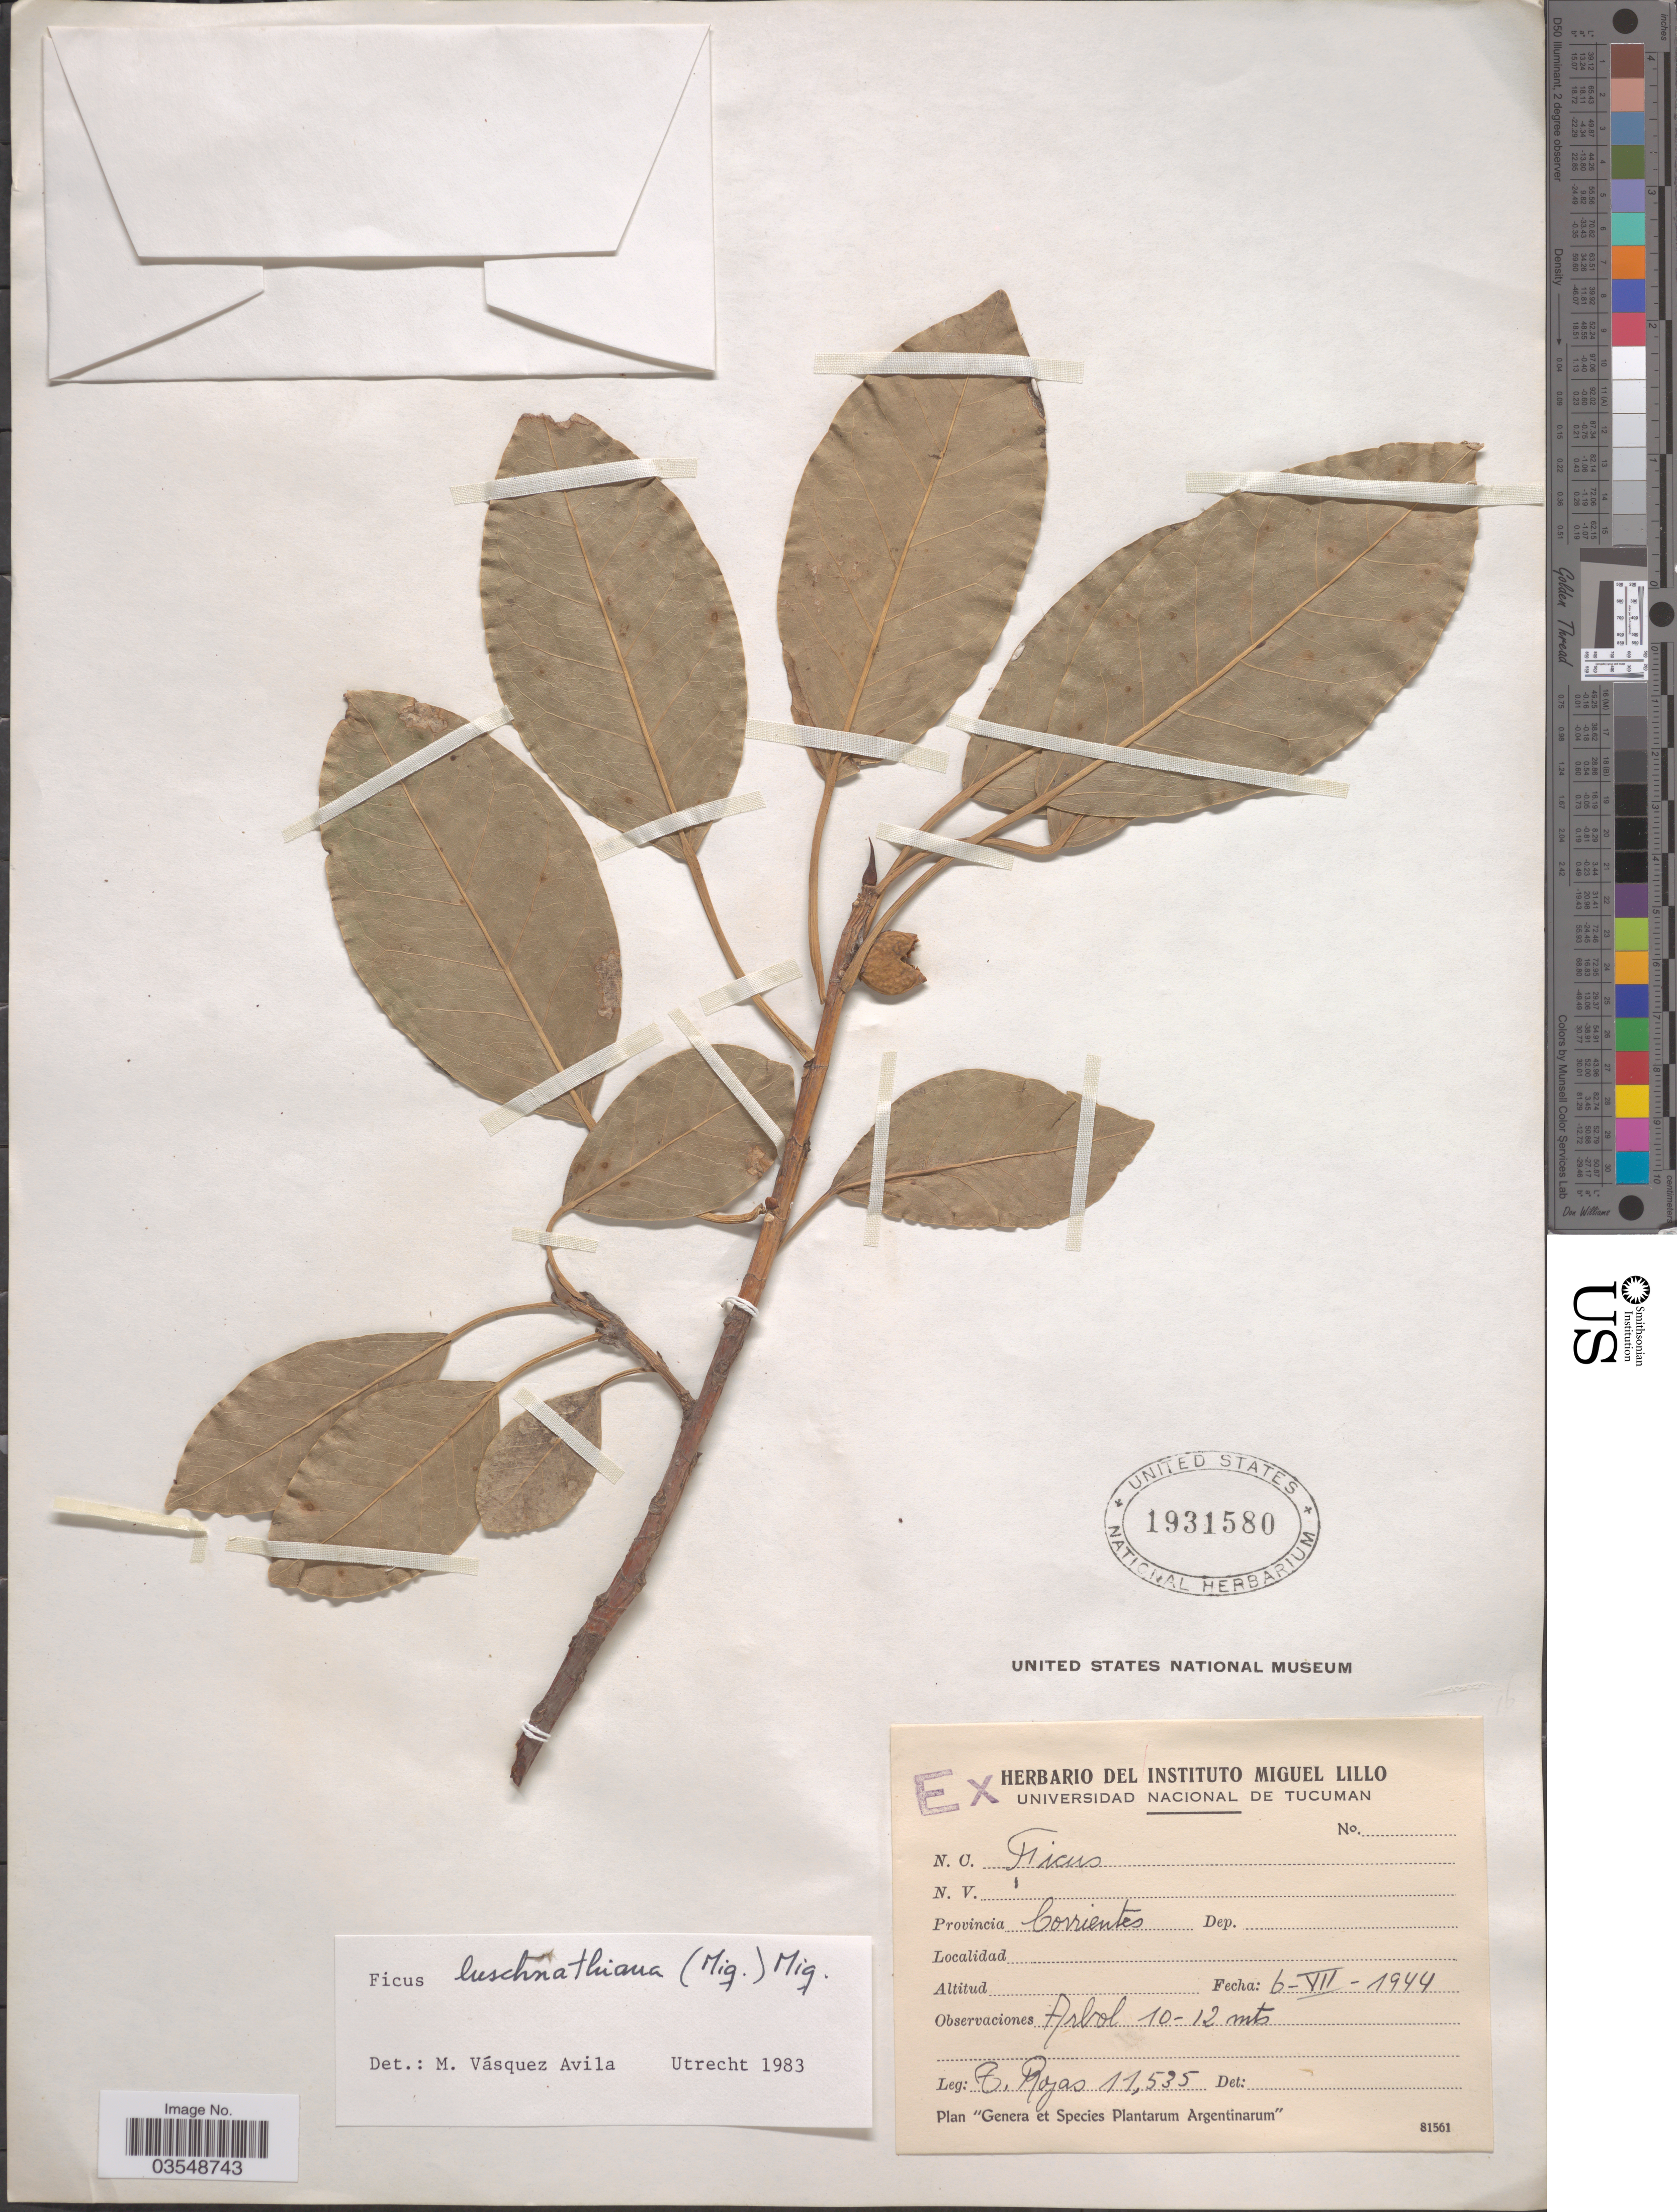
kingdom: Plantae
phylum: Tracheophyta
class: Magnoliopsida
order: Rosales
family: Moraceae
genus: Ficus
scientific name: Ficus luschnathiana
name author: (Miq.) Miq.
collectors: F. Rojas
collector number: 11535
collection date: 1944-07-06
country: Argentina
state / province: Corrientes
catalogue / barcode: US 1931580